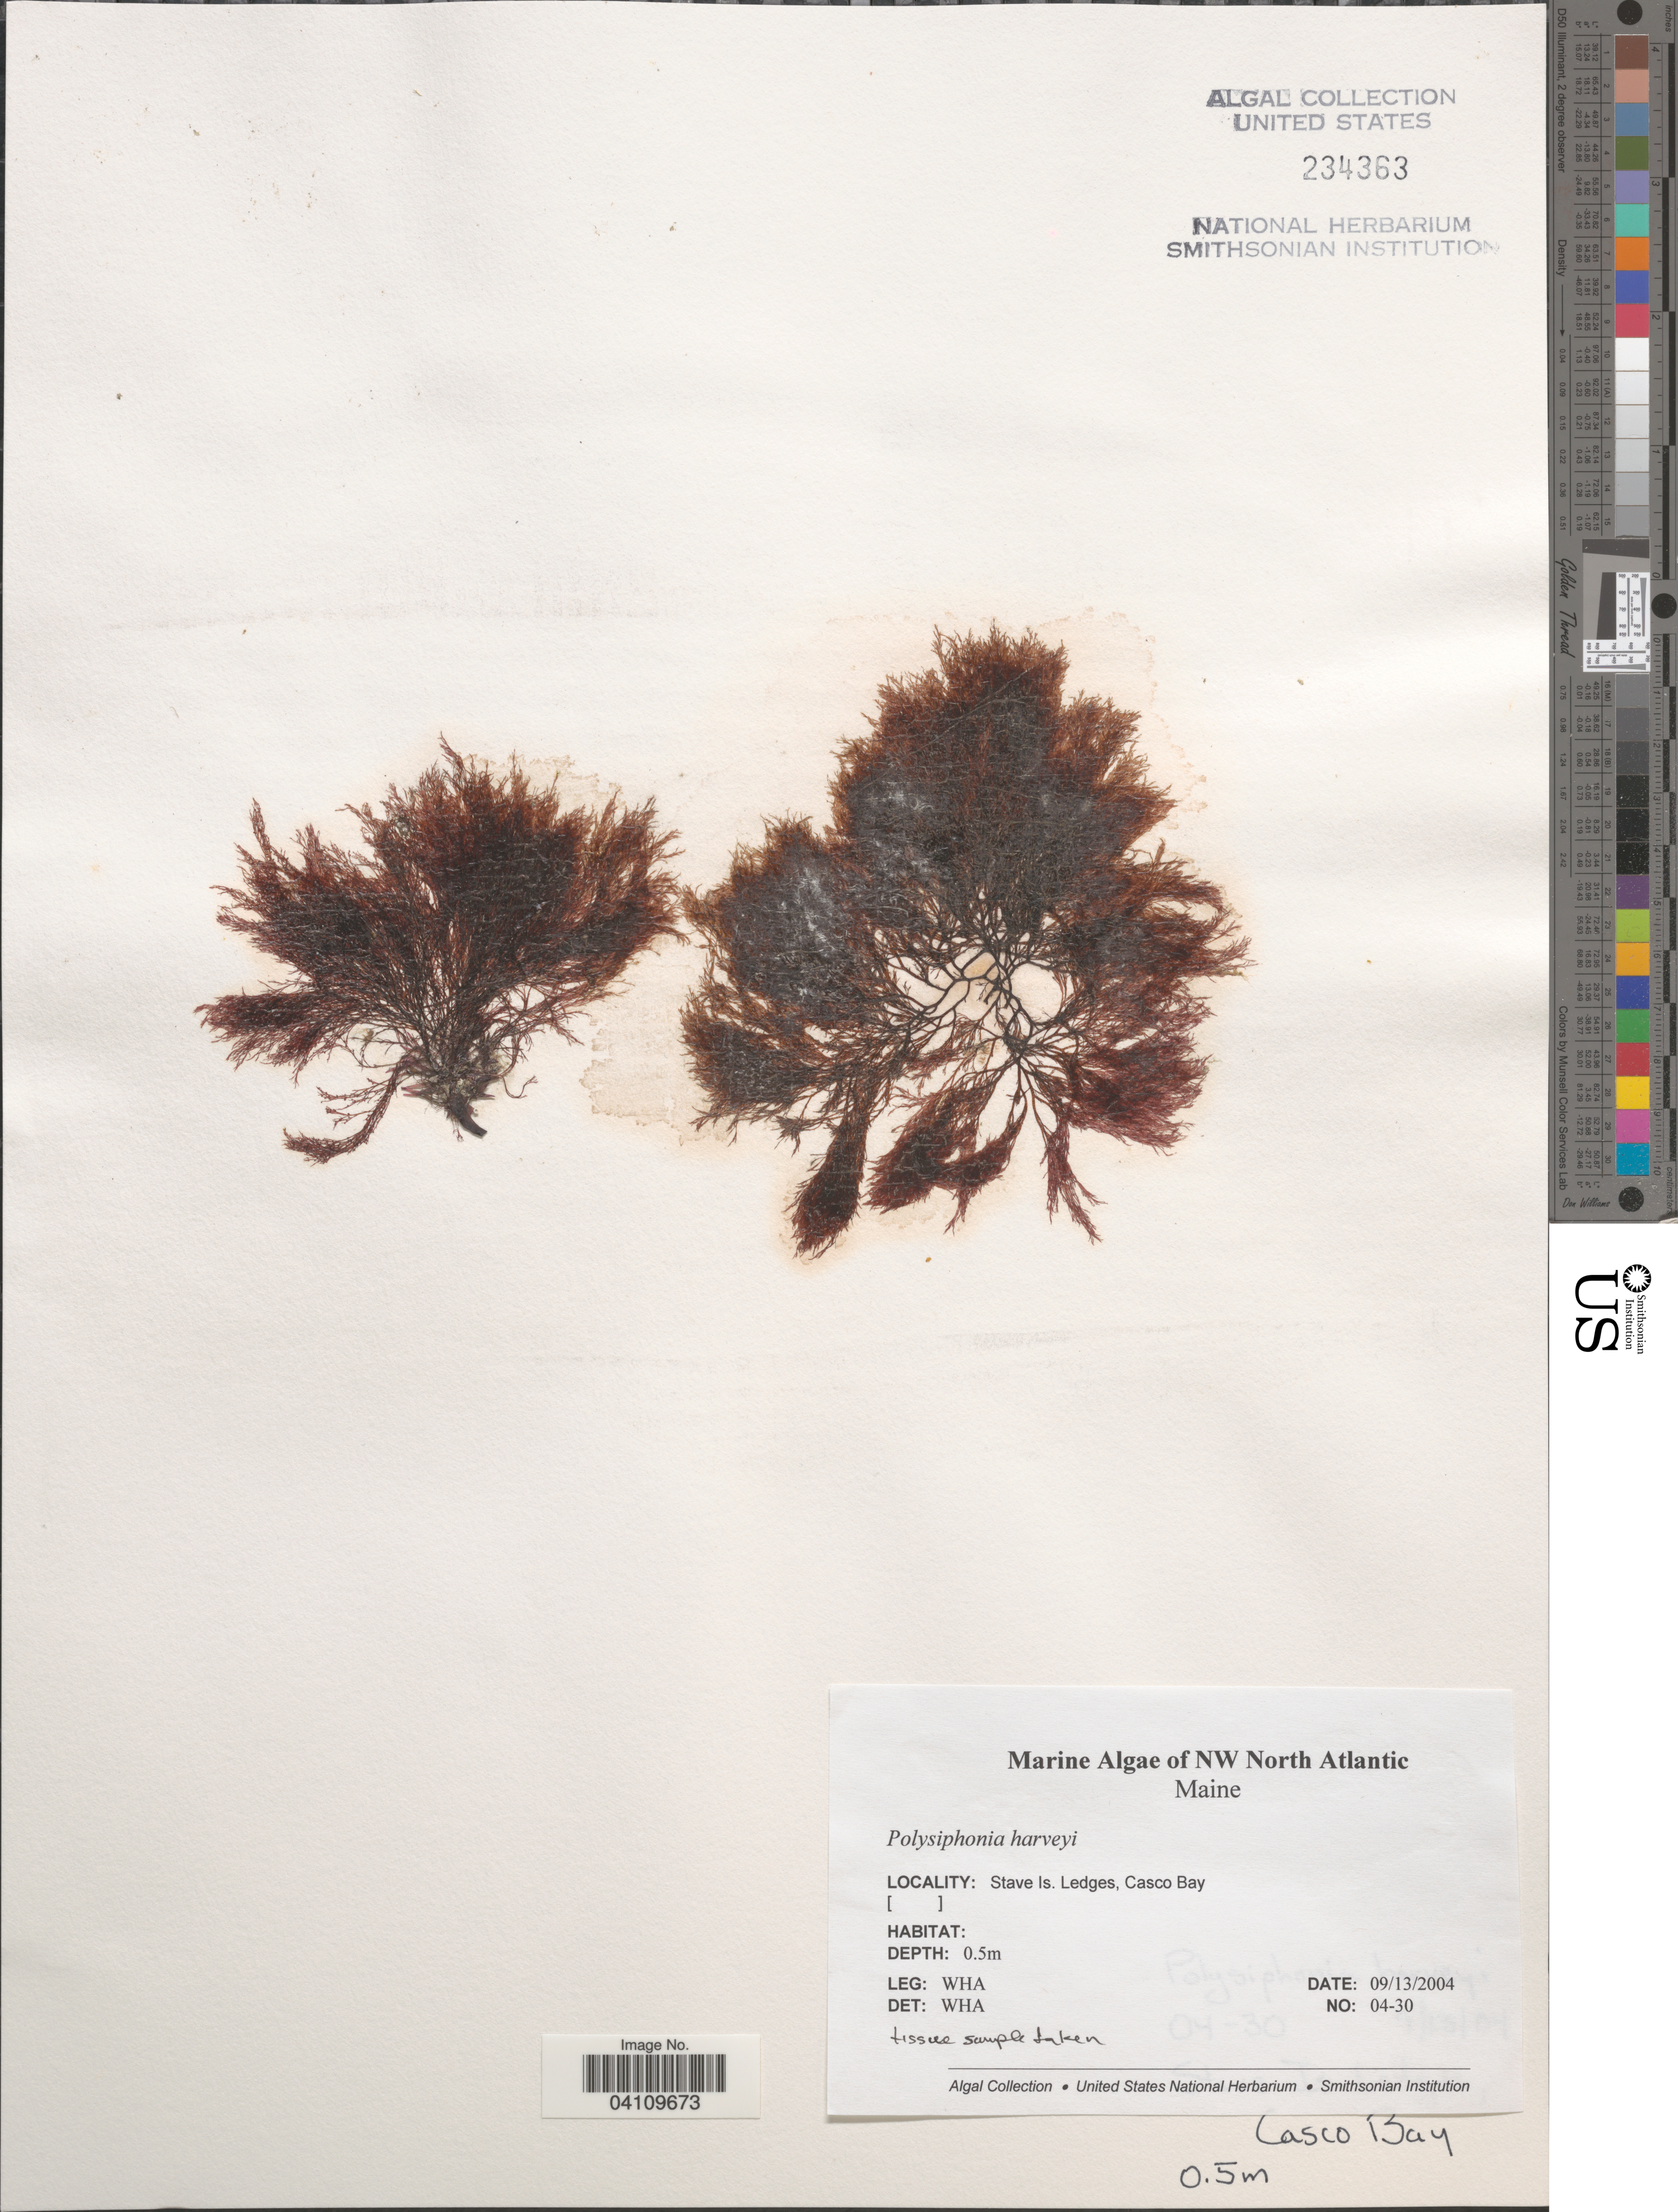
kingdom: Plantae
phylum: Rhodophyta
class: Florideophyceae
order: Ceramiales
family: Rhodomelaceae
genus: Melanothamnus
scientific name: Melanothamnus harveyi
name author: (Bailey) Diaz-Tapia & C.A. Maggs in Diaz-Tapia et al.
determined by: Algae name updating Project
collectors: W. H. Adey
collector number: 04-30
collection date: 2004-09-13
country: United States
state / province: Maine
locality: NW North Atlantic. Stave Is. Ledges, Casco Bay.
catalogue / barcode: US 234363